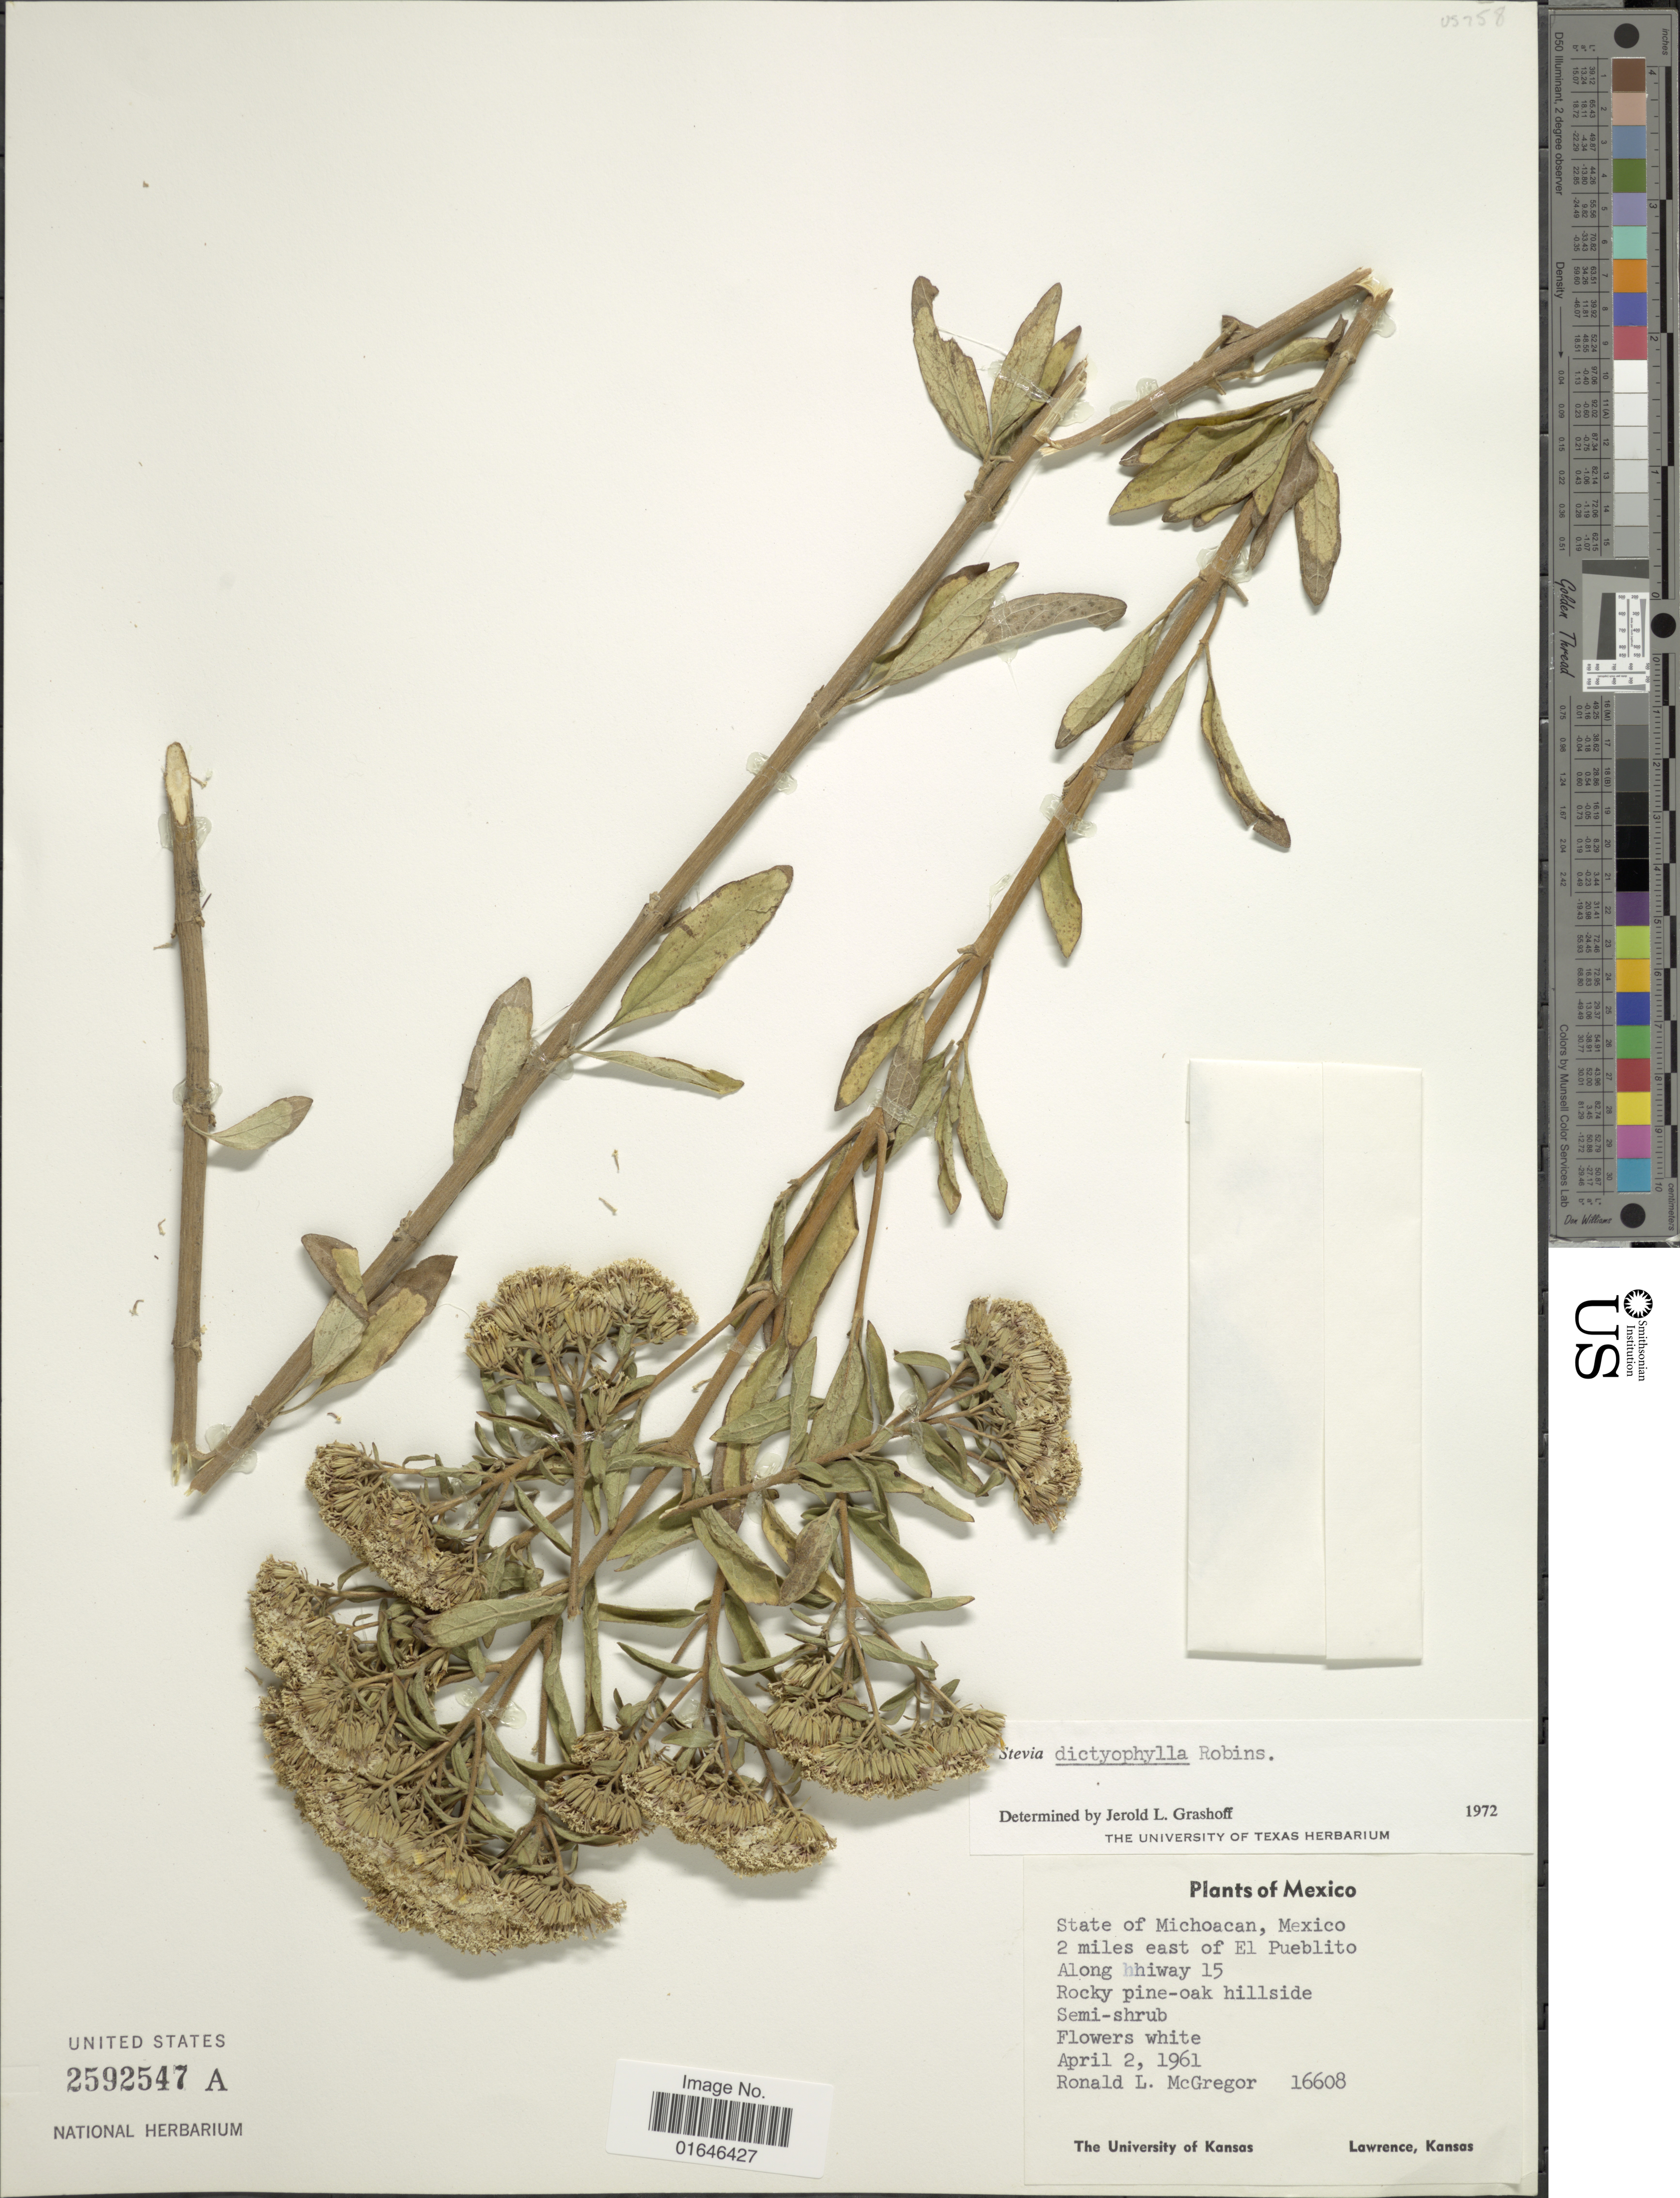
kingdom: Plantae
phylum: Tracheophyta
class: Magnoliopsida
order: Asterales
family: Asteraceae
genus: Stevia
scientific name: Stevia dictyophylla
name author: B.L. Rob.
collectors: R. McGregor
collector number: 16608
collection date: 1961-04-02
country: Mexico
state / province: Michoacán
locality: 2 miles east of El Pueblito, Along hiway 15, rocky pine-oak hillside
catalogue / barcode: US 2592547A